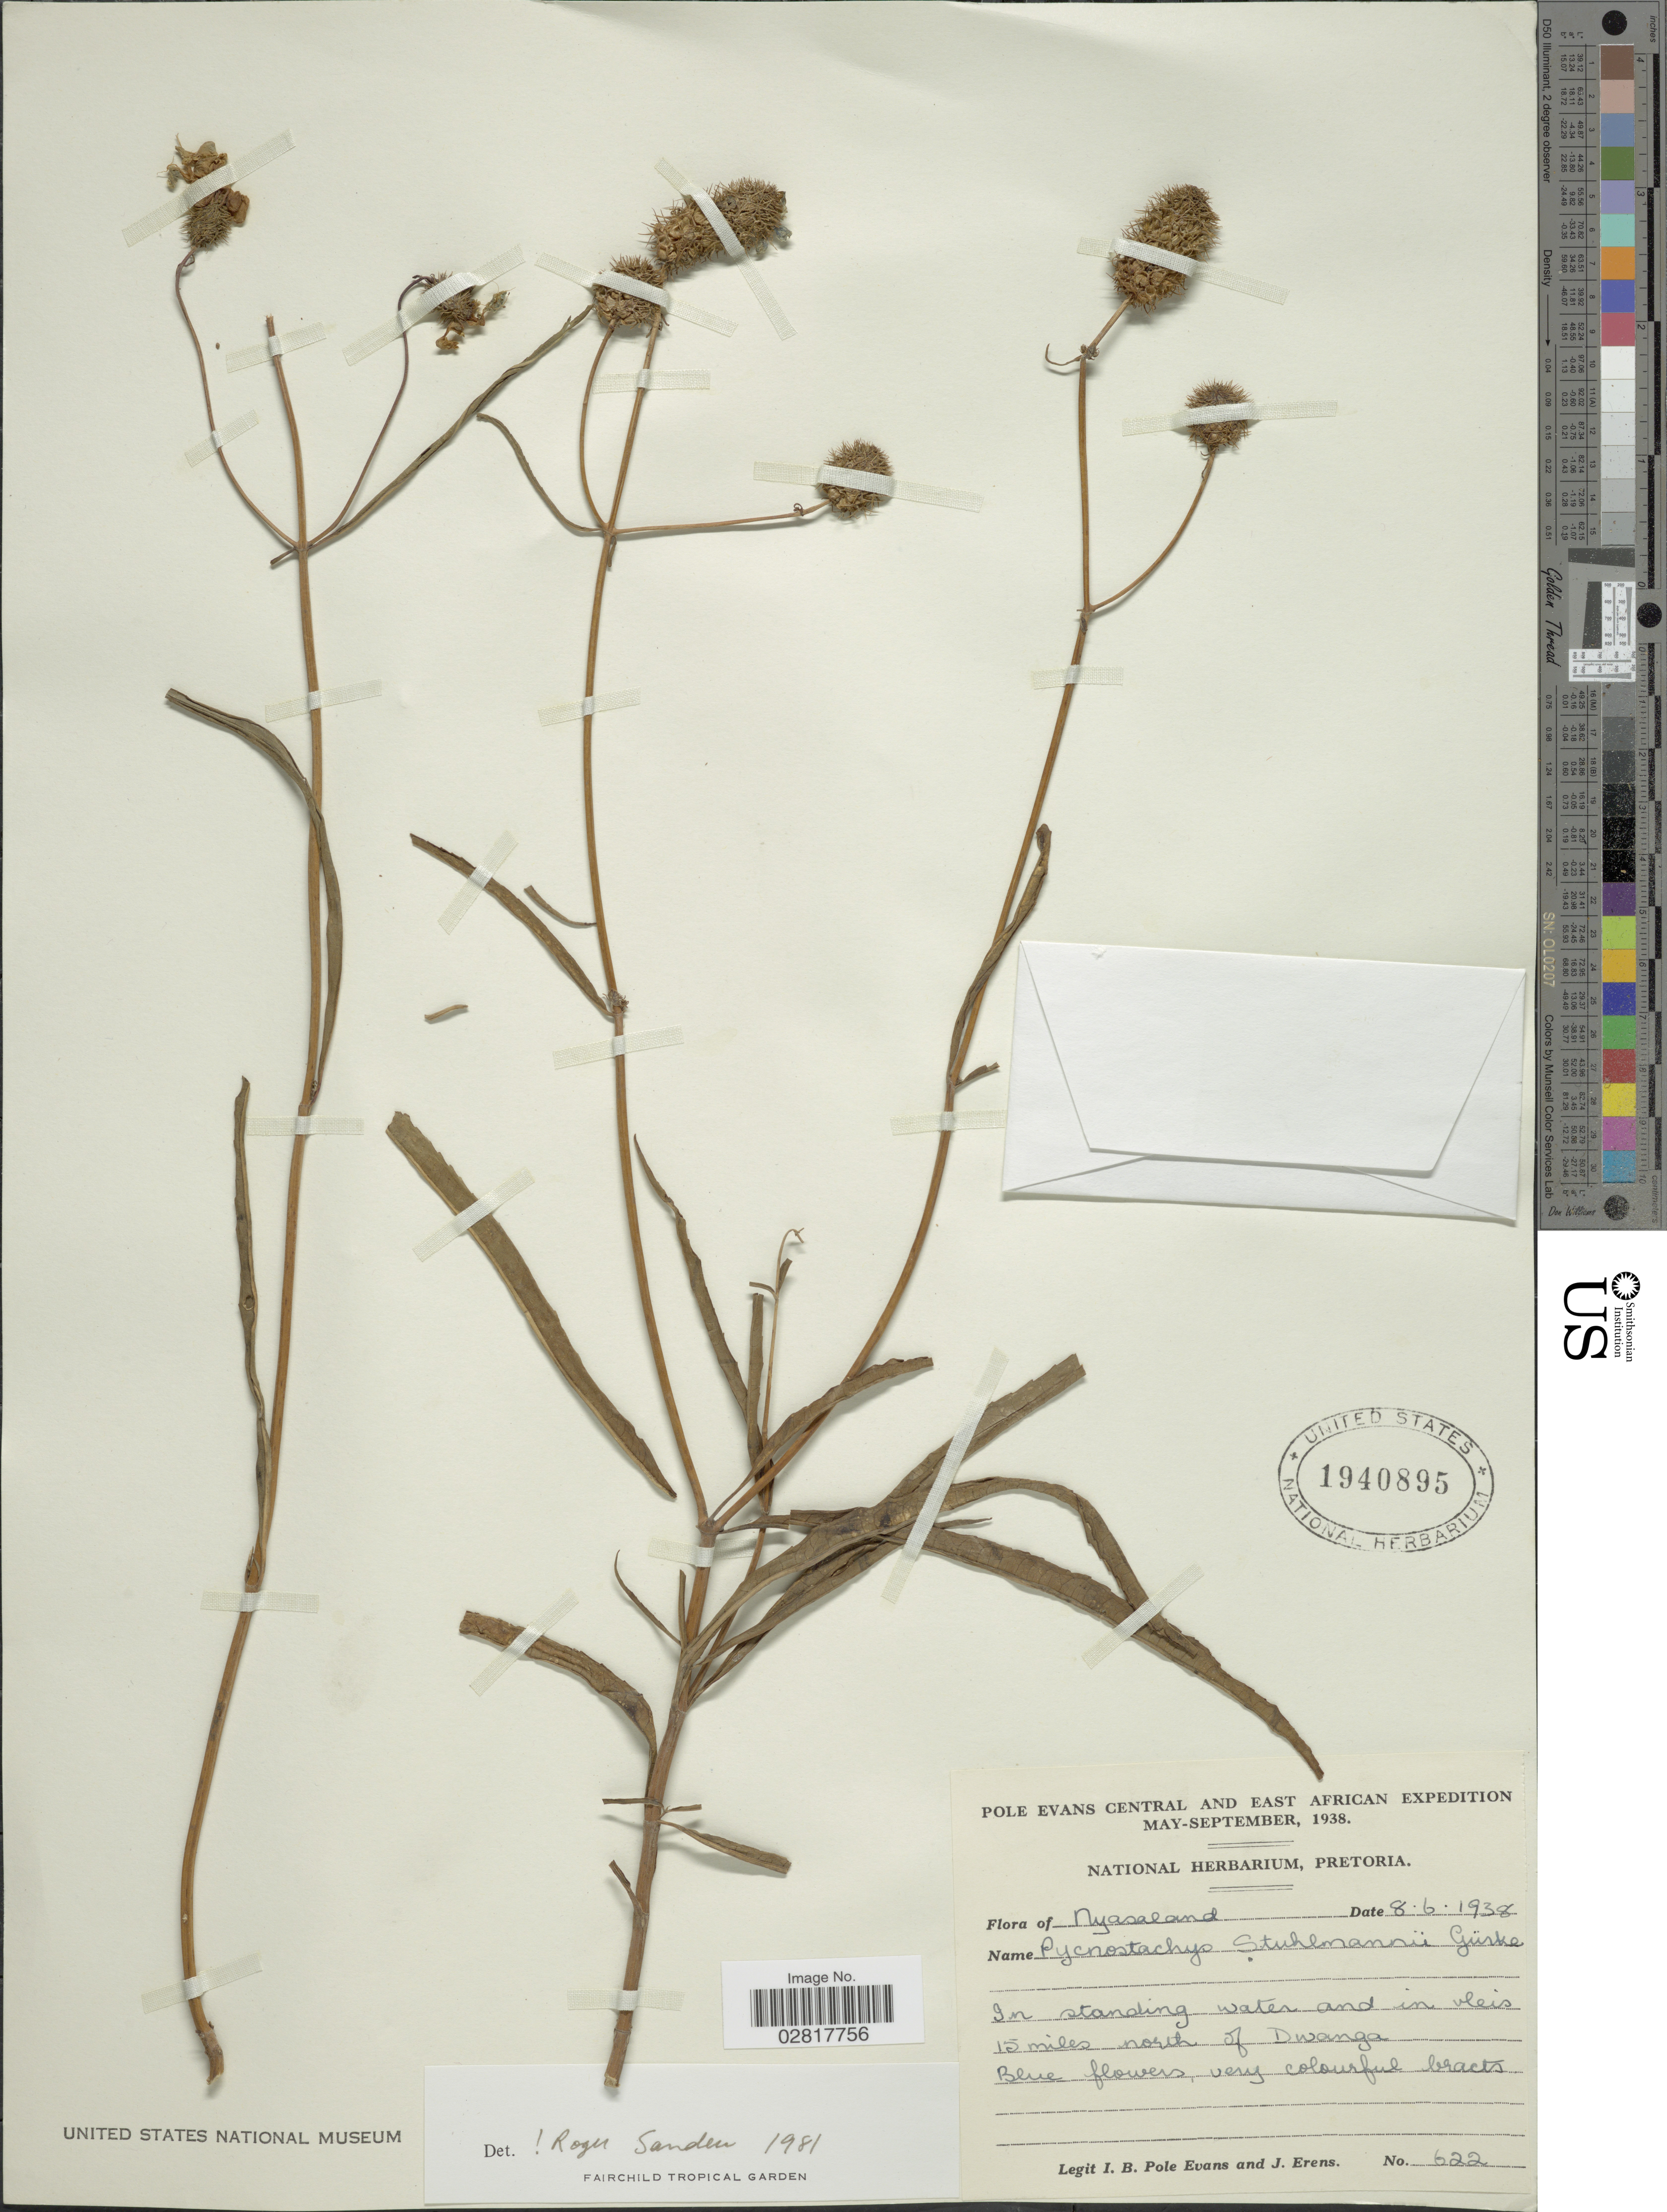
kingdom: Plantae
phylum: Tracheophyta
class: Magnoliopsida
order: Lamiales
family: Lamiaceae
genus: Pycnostachys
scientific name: Pycnostachys stuhlmannii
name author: Gürke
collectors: I. B. Pole-Evans & J. Erens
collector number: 622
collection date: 1938-06-08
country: Malawi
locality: Nyasaland. In standing water and in vleis 15 miles north of Dwanga.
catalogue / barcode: US 1940895